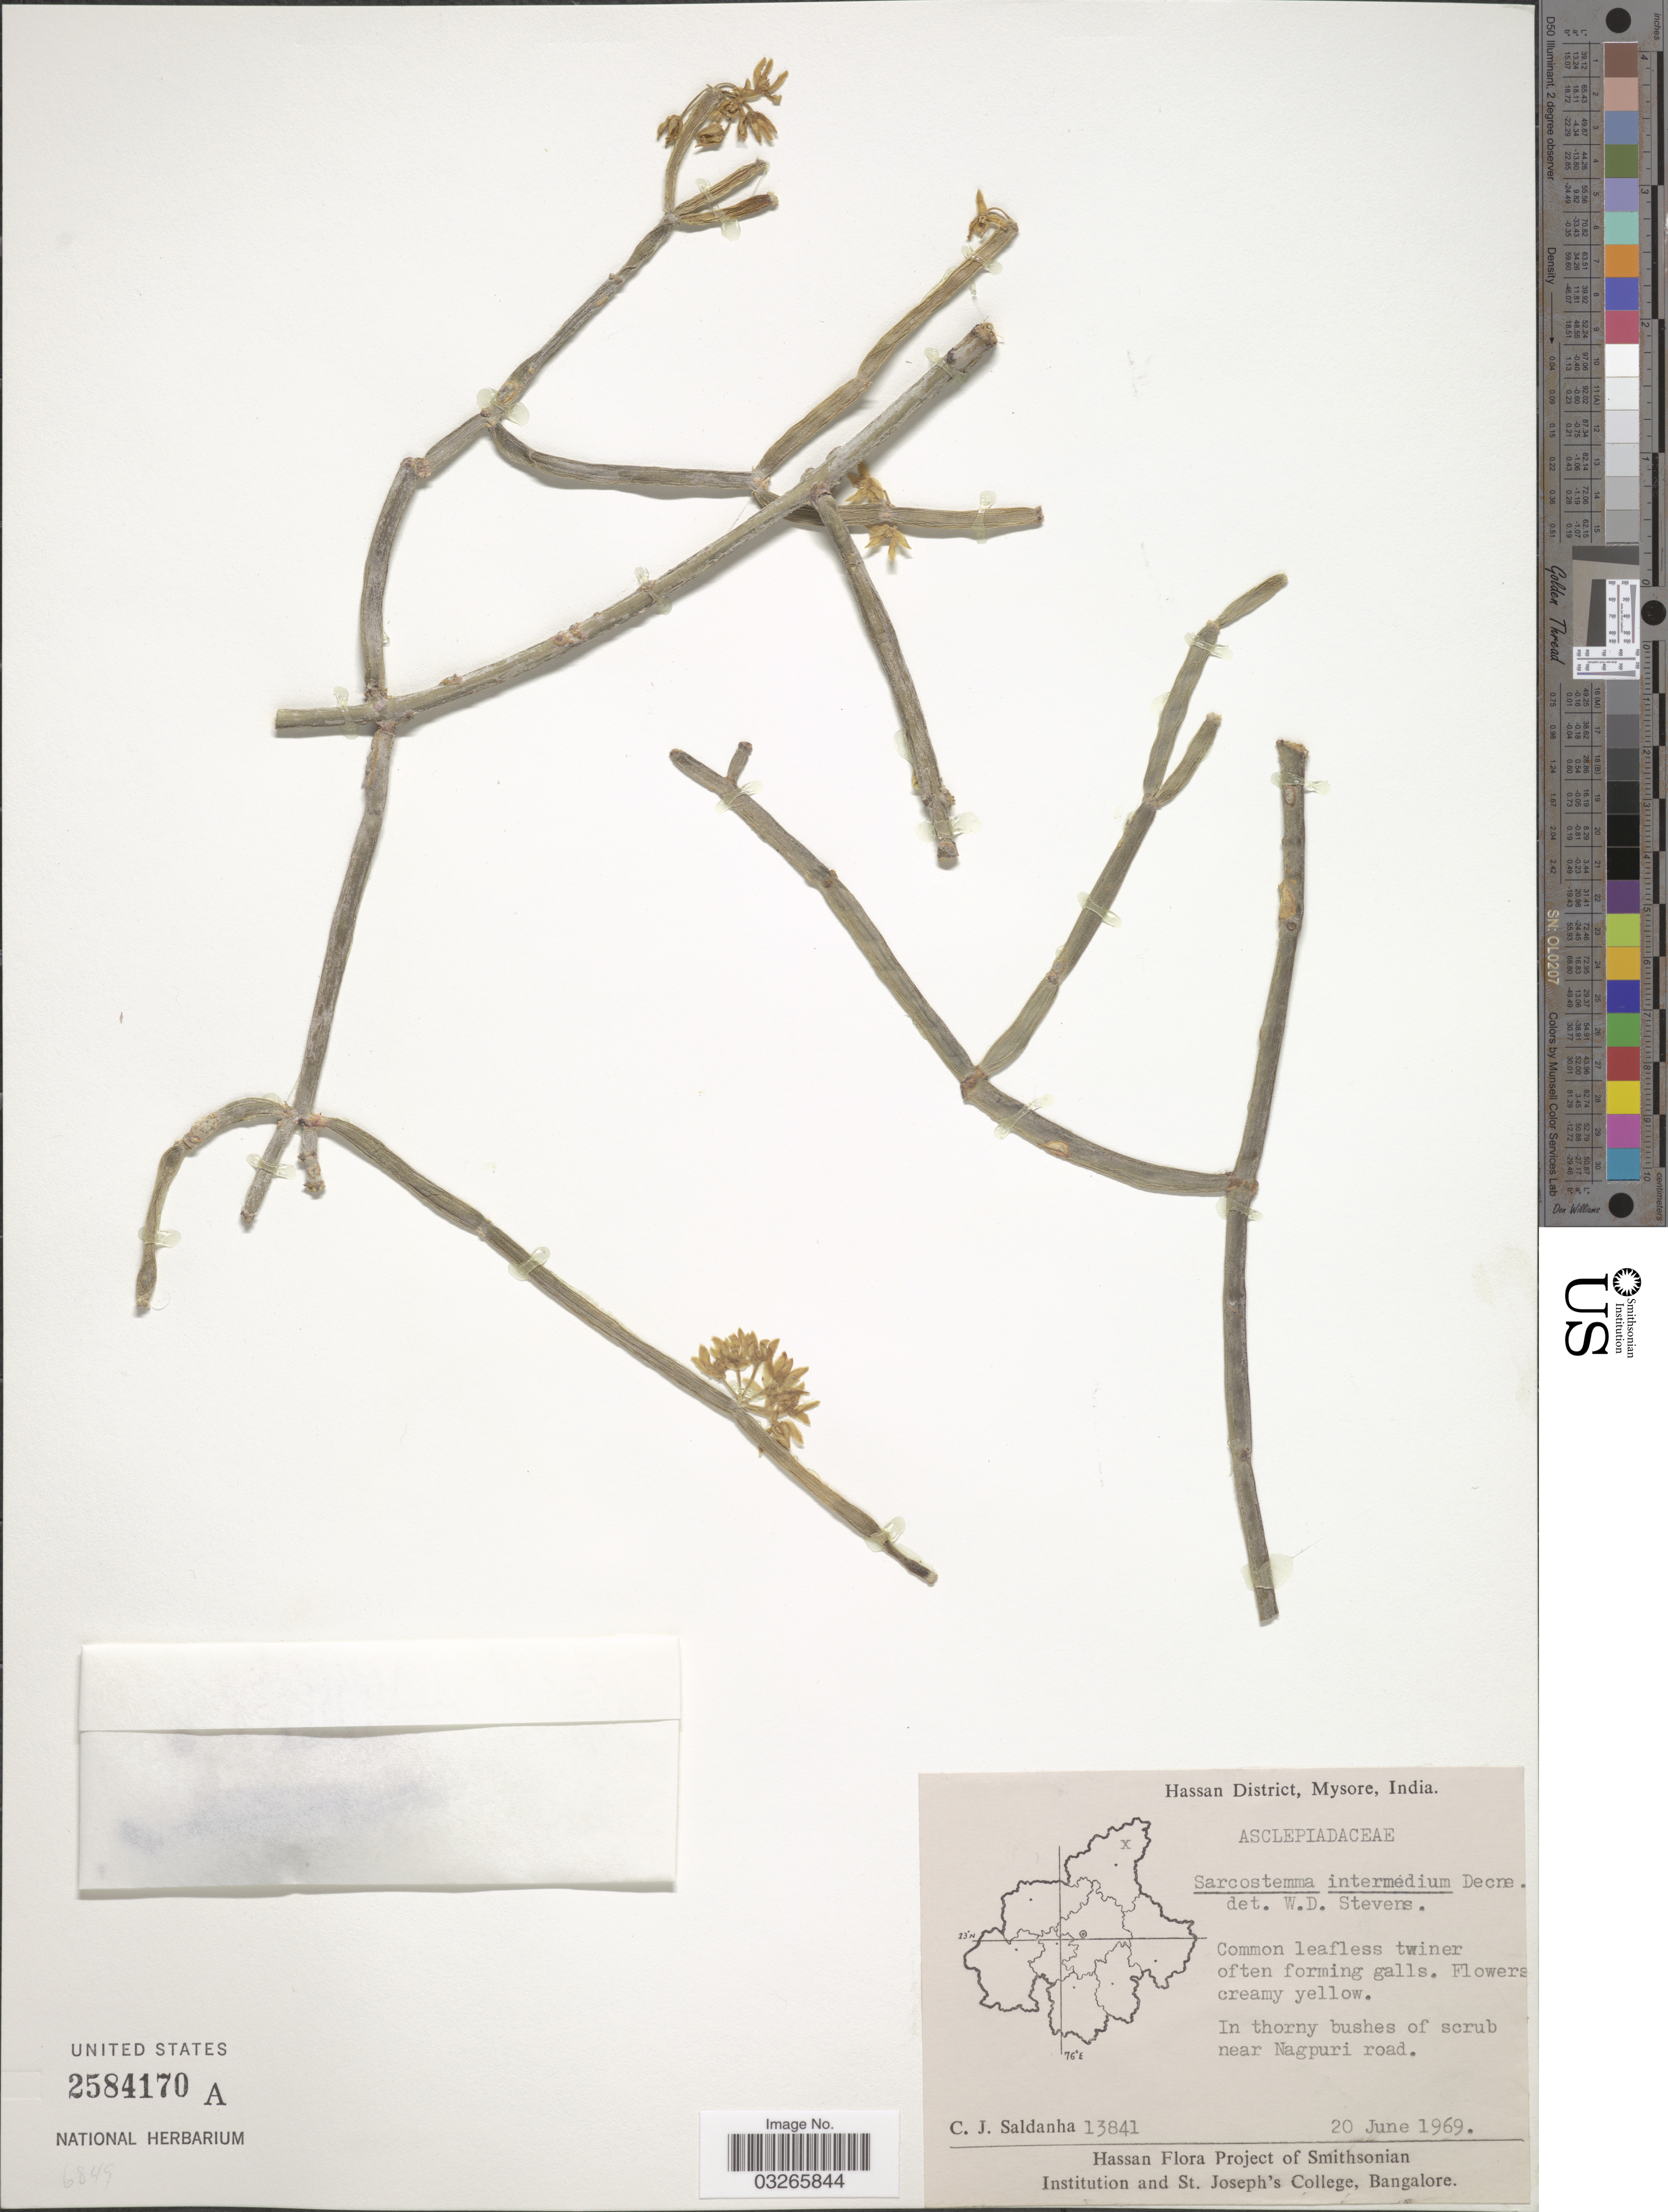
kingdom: Plantae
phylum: Tracheophyta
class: Magnoliopsida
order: Gentianales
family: Apocynaceae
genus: Sarcostemma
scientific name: Sarcostemma intermedium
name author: Decne.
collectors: C. J. Saldanha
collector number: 13841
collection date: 1969-06-20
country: India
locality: Hassan District, Mysore. In thorny bushes of scrub near Nagpuri road.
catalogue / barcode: US 2584170A